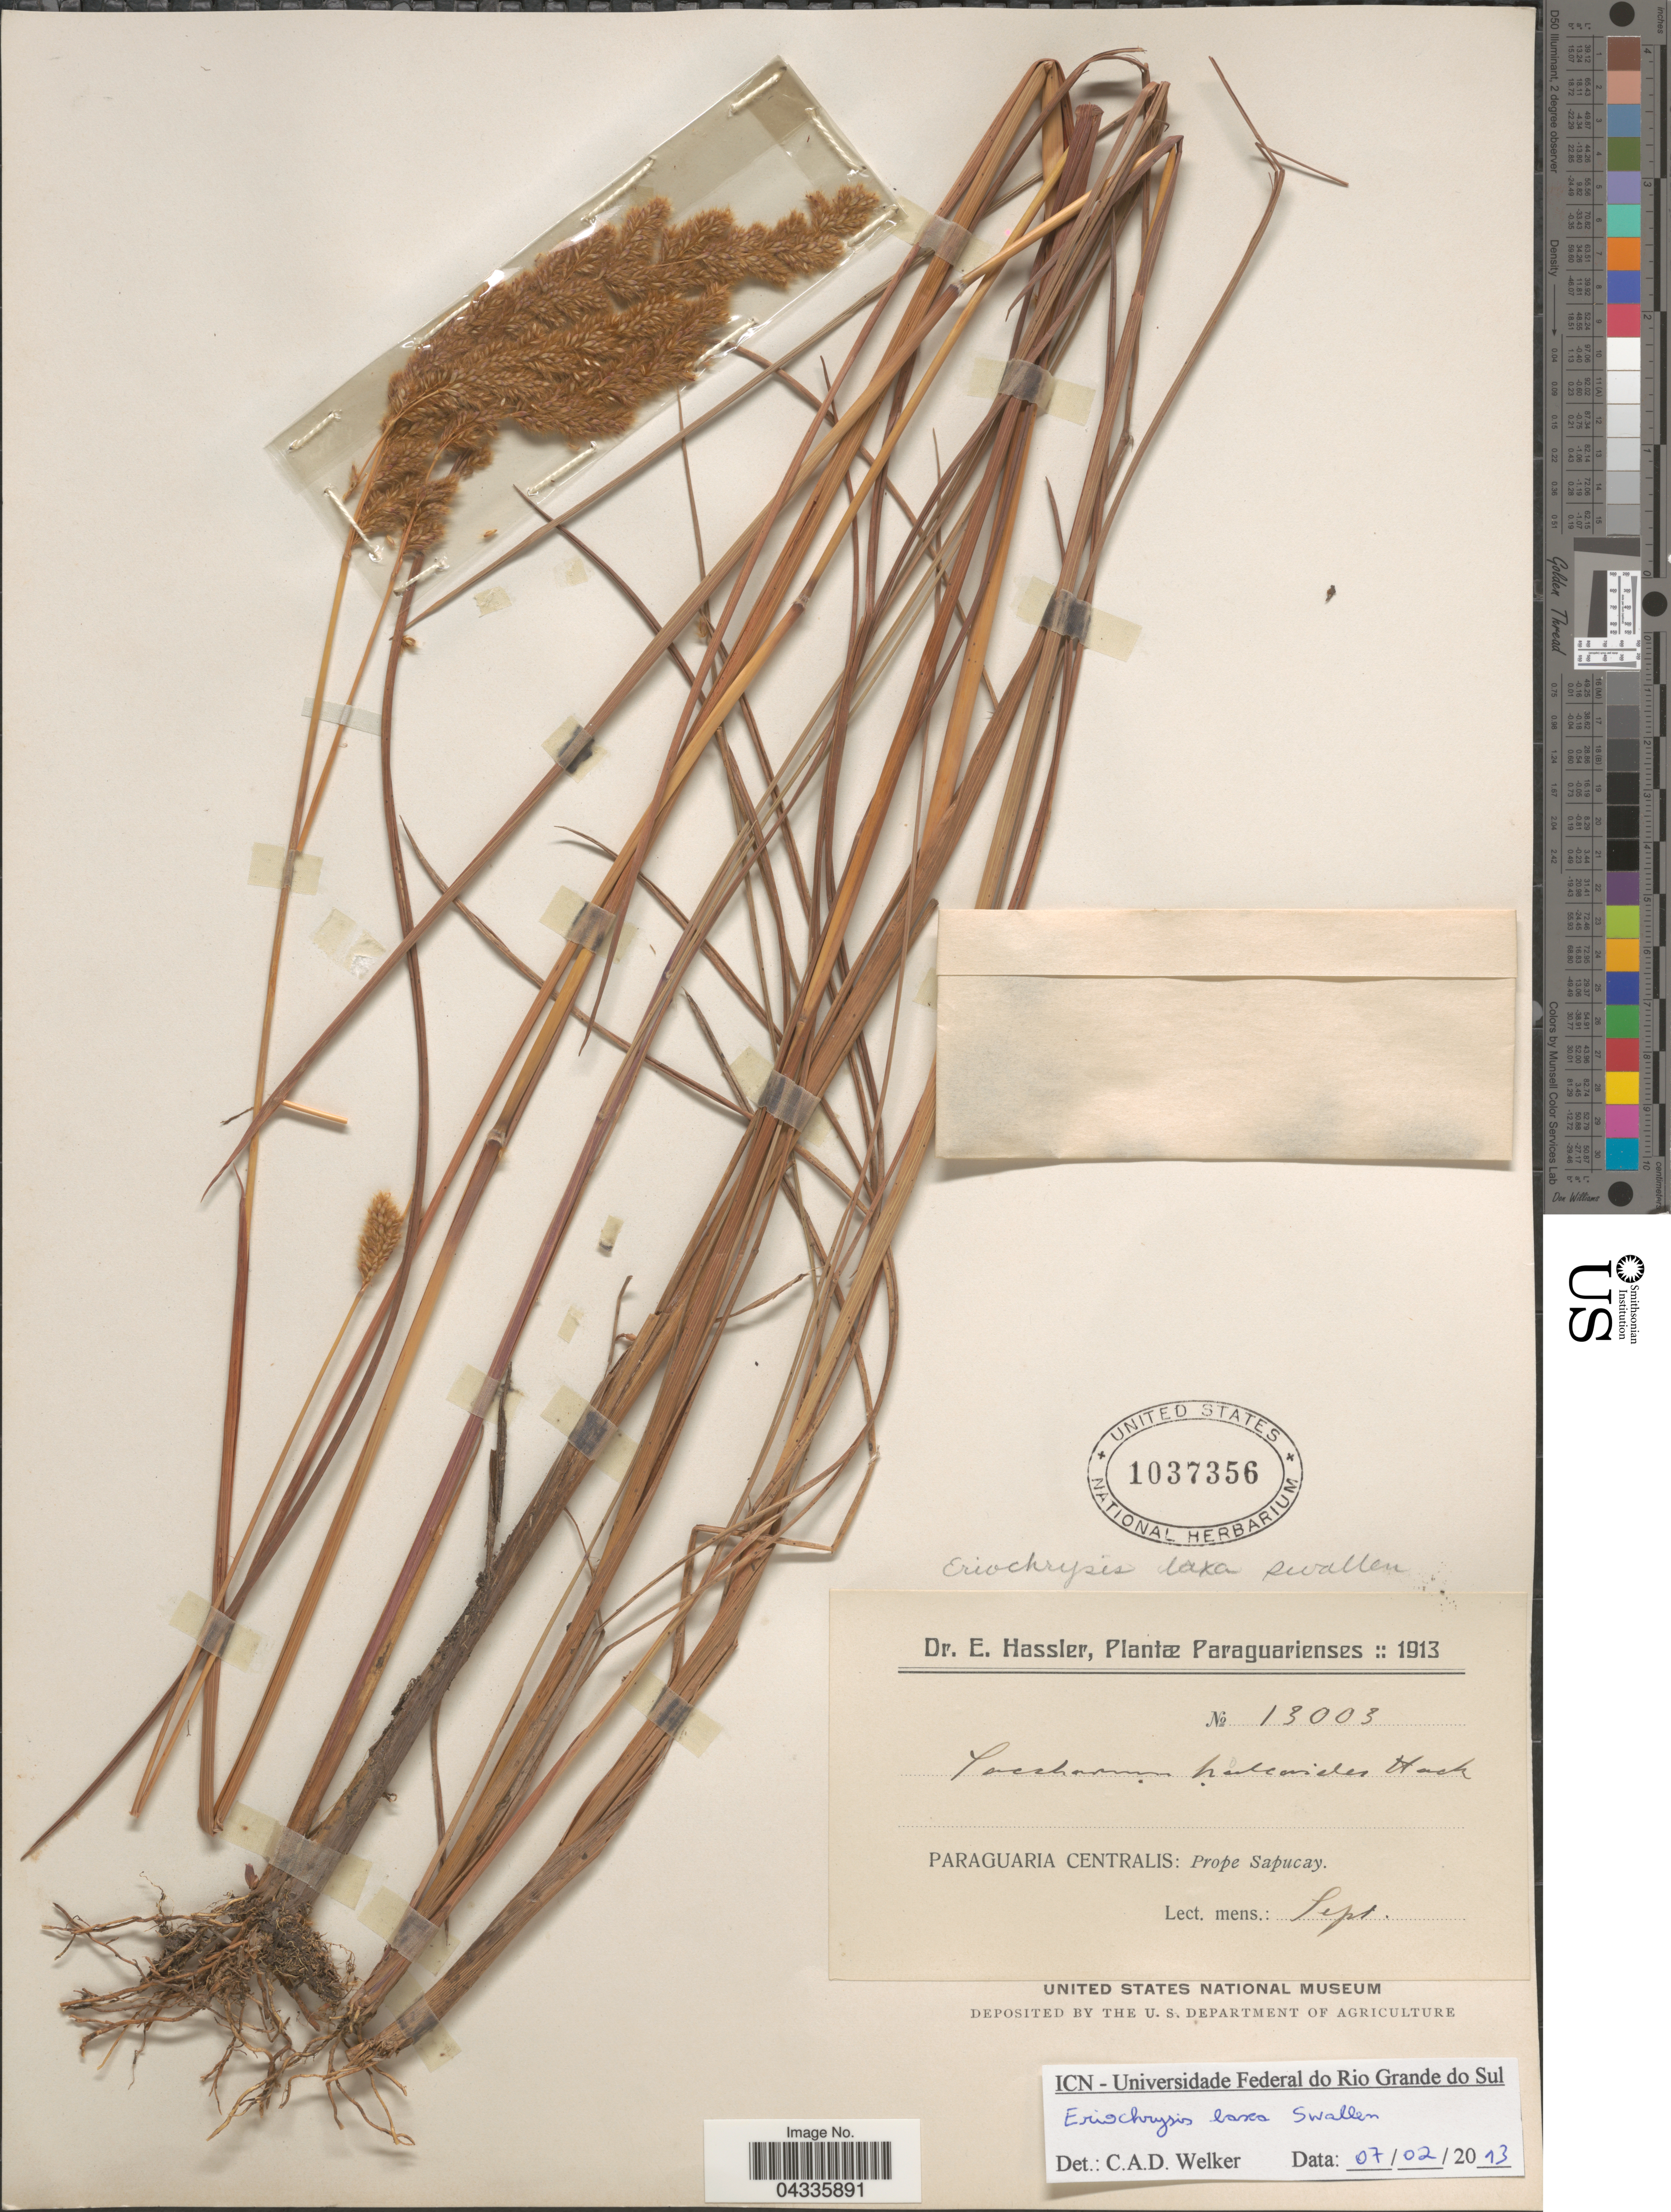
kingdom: Plantae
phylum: Tracheophyta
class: Liliopsida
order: Poales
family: Poaceae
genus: Eriochrysis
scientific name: Eriochrysis laxa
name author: Swallen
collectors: E. Hassler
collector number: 13003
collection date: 1913-09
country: Paraguay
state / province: Paraguari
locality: Paraguaria Centralis: Prope Sapucay.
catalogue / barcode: US 1037356